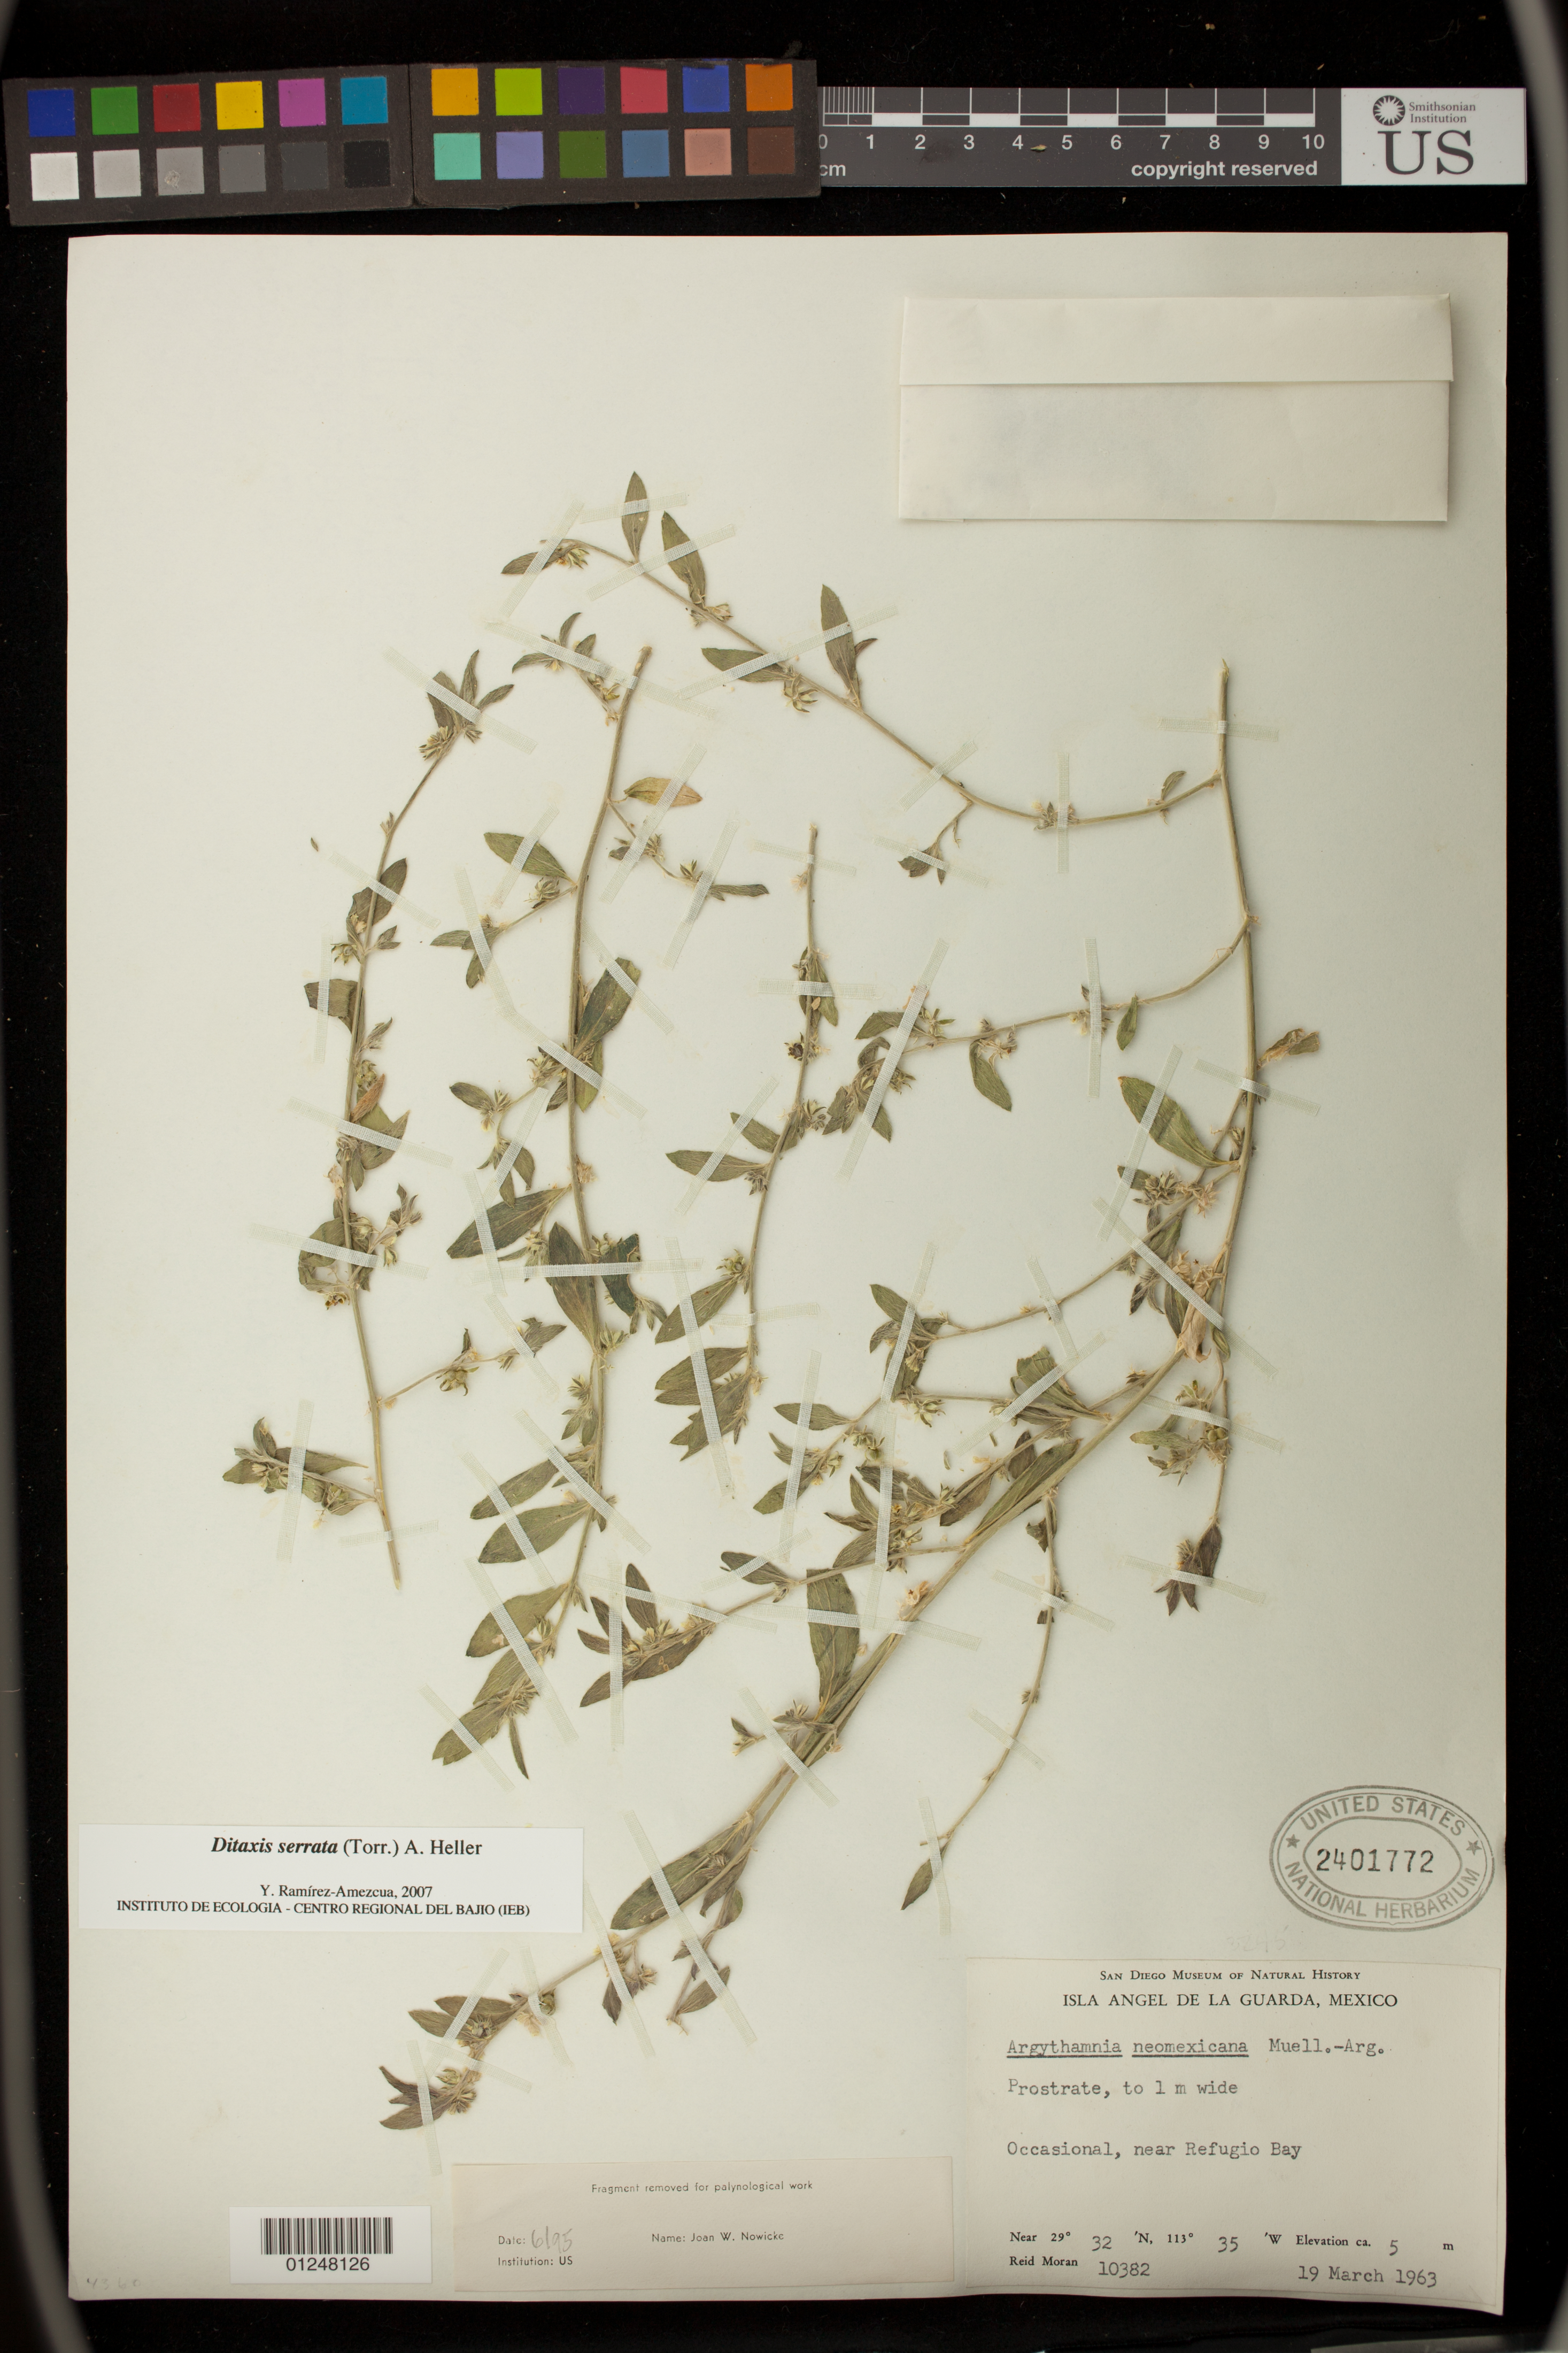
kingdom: Plantae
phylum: Tracheophyta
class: Magnoliopsida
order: Malpighiales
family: Euphorbiaceae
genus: Argythamnia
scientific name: Argythamnia serrata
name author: (Torr.) Müll. Arg.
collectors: R. V. Moran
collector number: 10382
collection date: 1963-03-19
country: Mexico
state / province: Baja California Norte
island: Angel de la Guarda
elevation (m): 5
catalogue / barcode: US 2401772